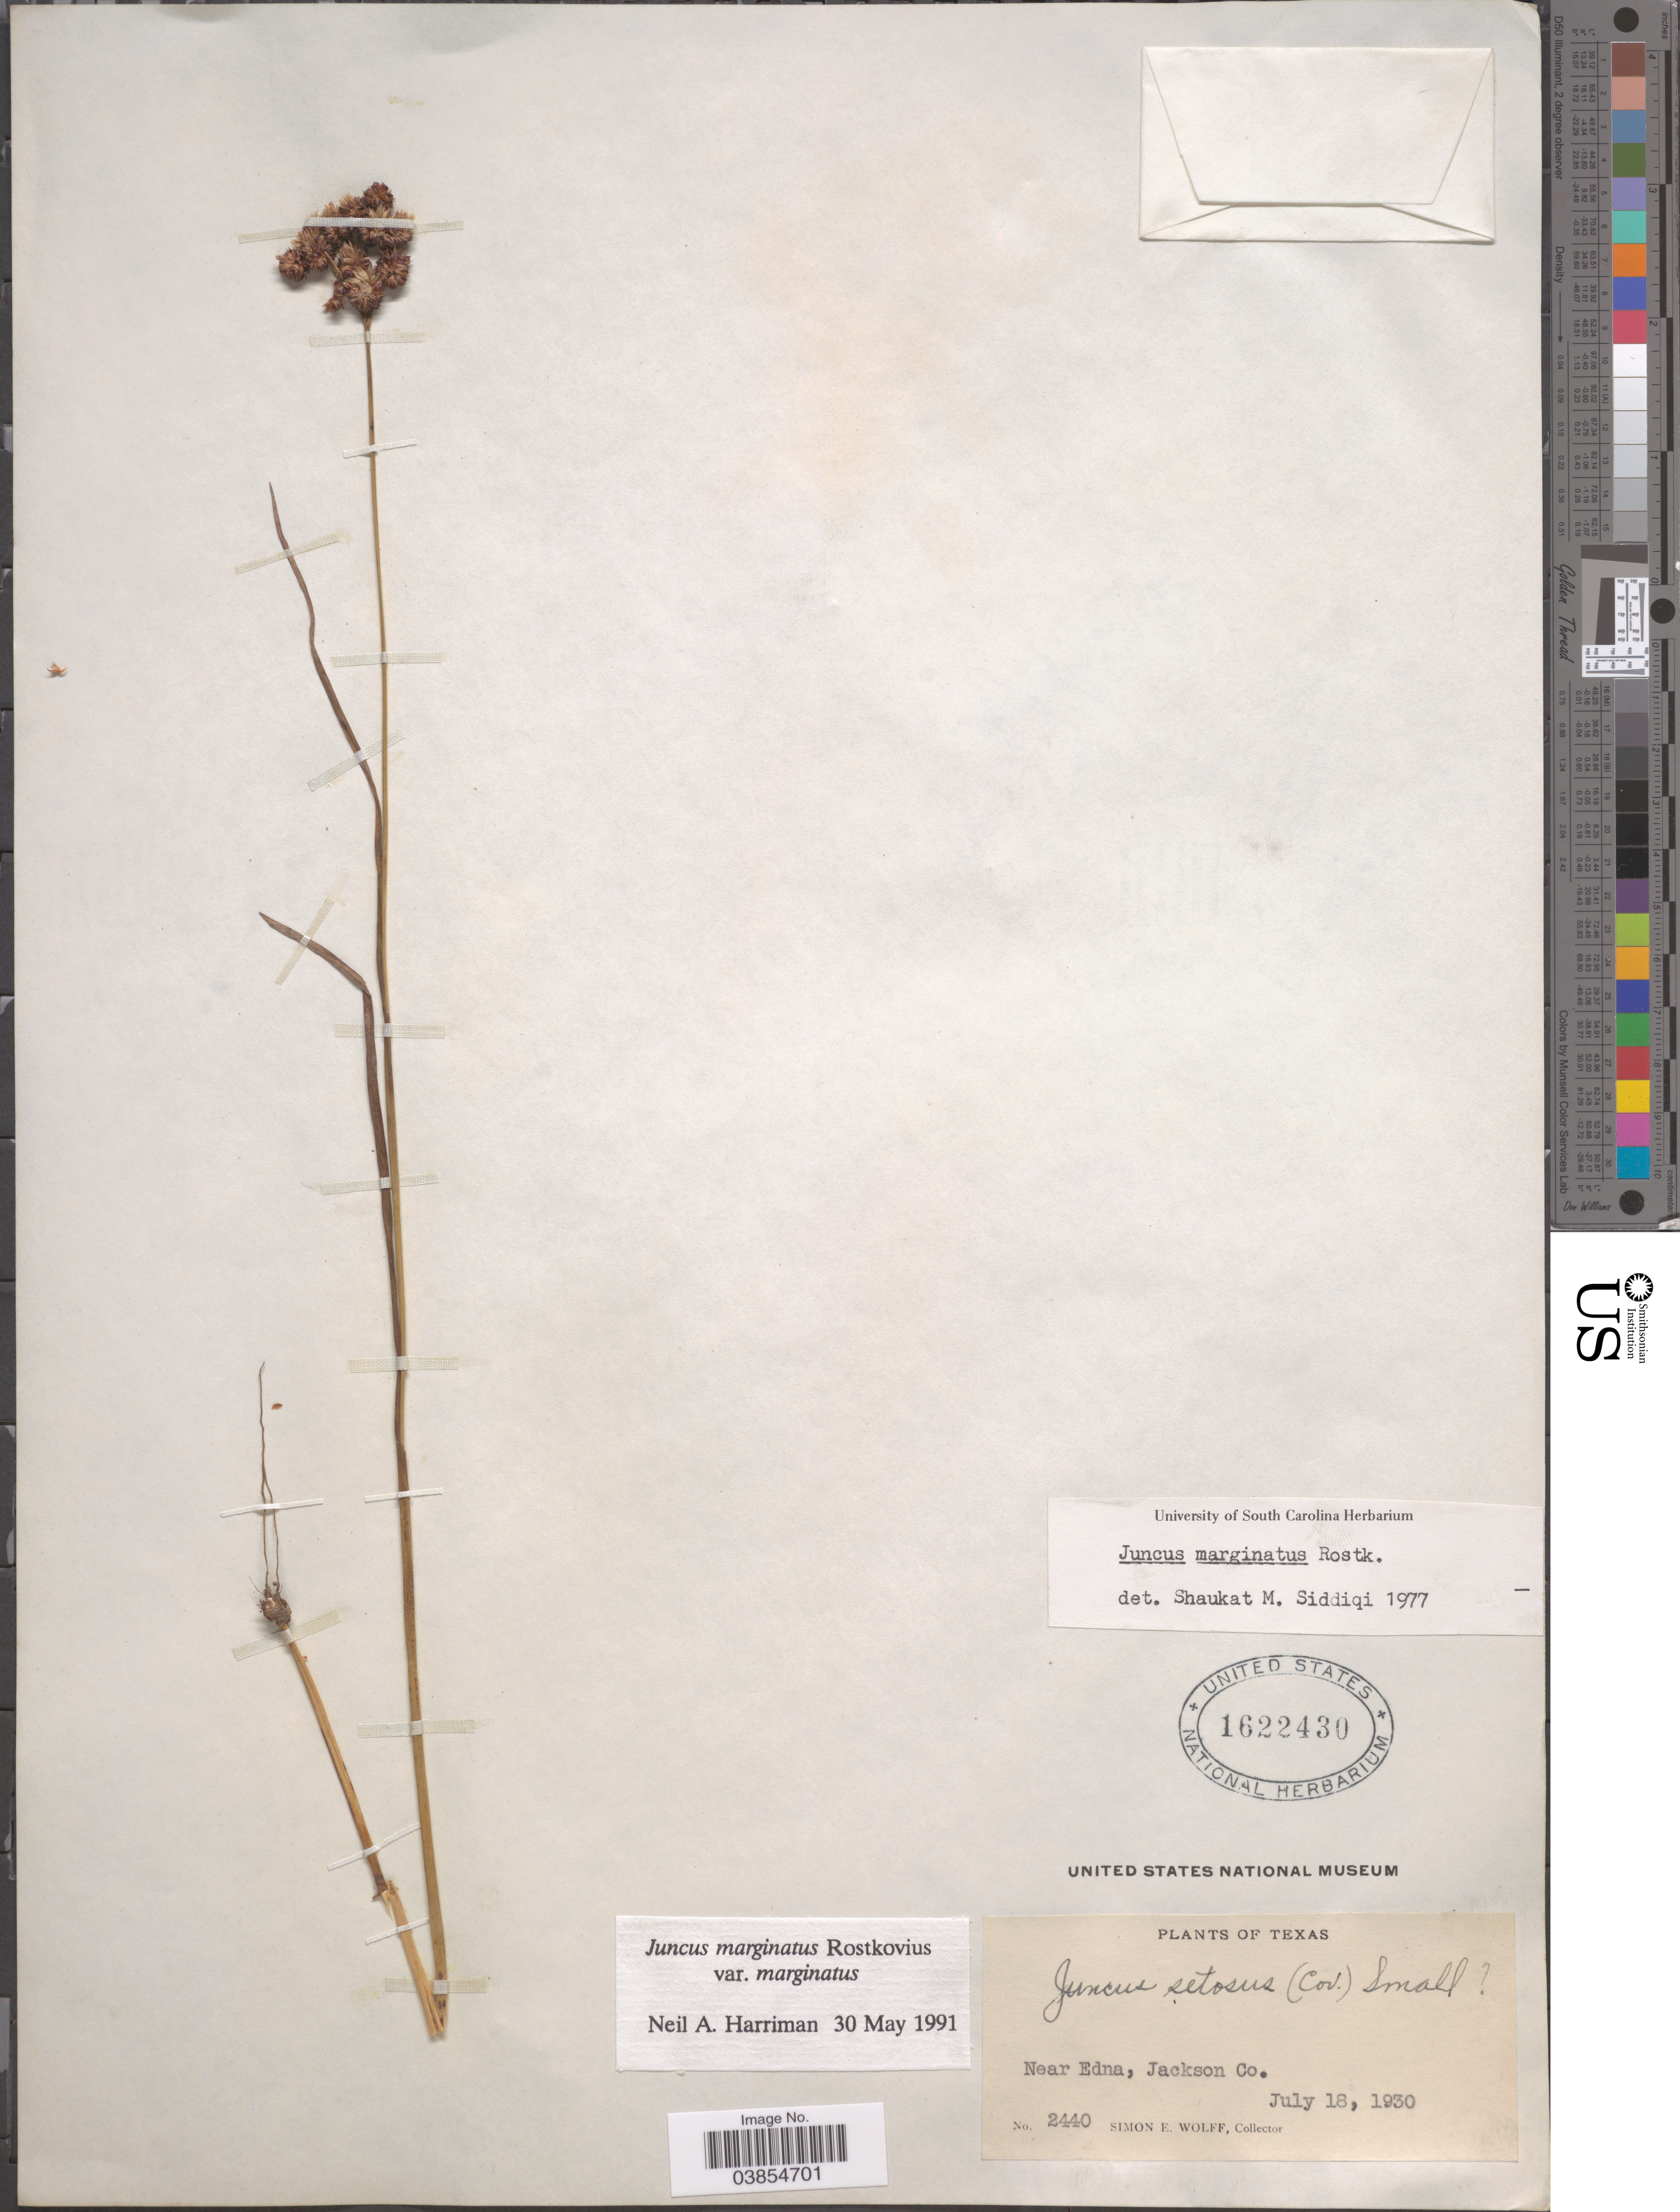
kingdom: Plantae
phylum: Tracheophyta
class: Liliopsida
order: Poales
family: Juncaceae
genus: Juncus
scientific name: Juncus marginatus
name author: Rostk.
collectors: S. E. Wolff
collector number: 2440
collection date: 1930-07-18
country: United States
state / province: Texas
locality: Near Edna, Jackson Co.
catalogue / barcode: US 1622430